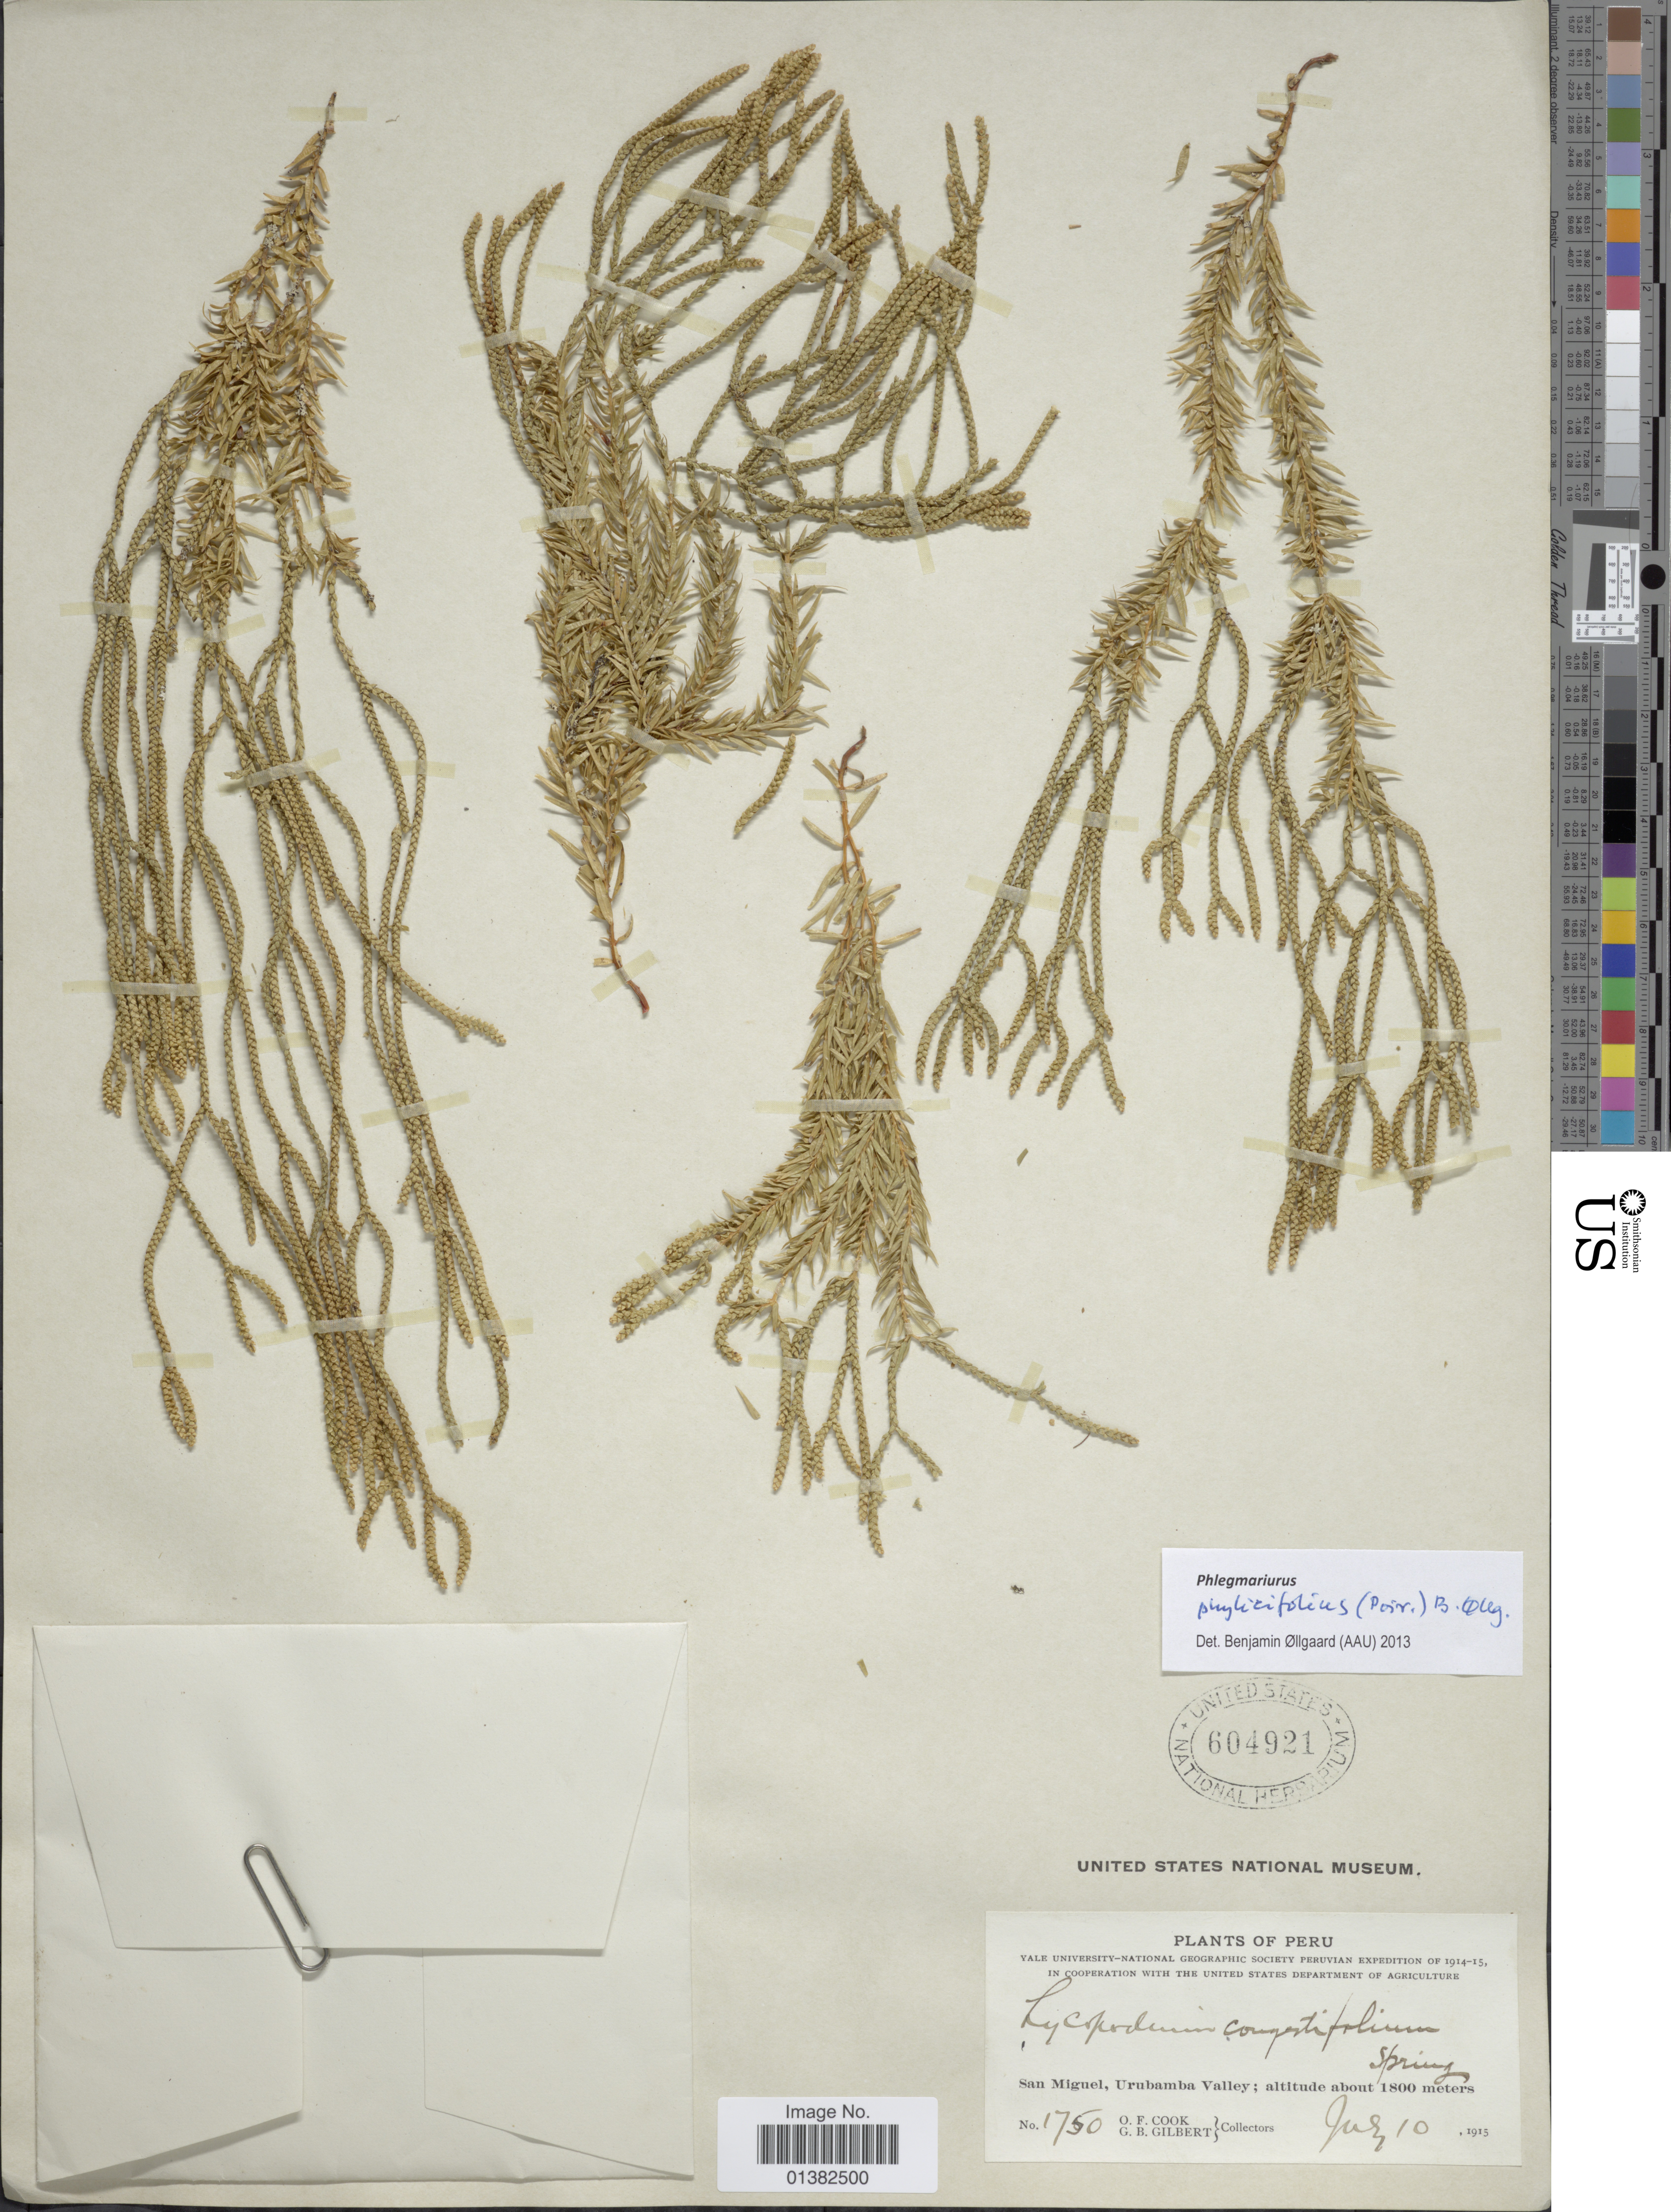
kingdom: Plantae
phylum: Tracheophyta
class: Lycopodiopsida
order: Lycopodiales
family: Lycopodiaceae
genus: Phlegmariurus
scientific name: Phlegmariurus phylicifolius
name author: (Desv. ex Poir.) B. Øllg.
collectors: O. F. Cook & G. B. Gilbert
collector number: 1750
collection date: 1915-07-10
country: Peru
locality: San Miguel, Urubamba Valley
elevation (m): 1800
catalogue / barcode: US 604921